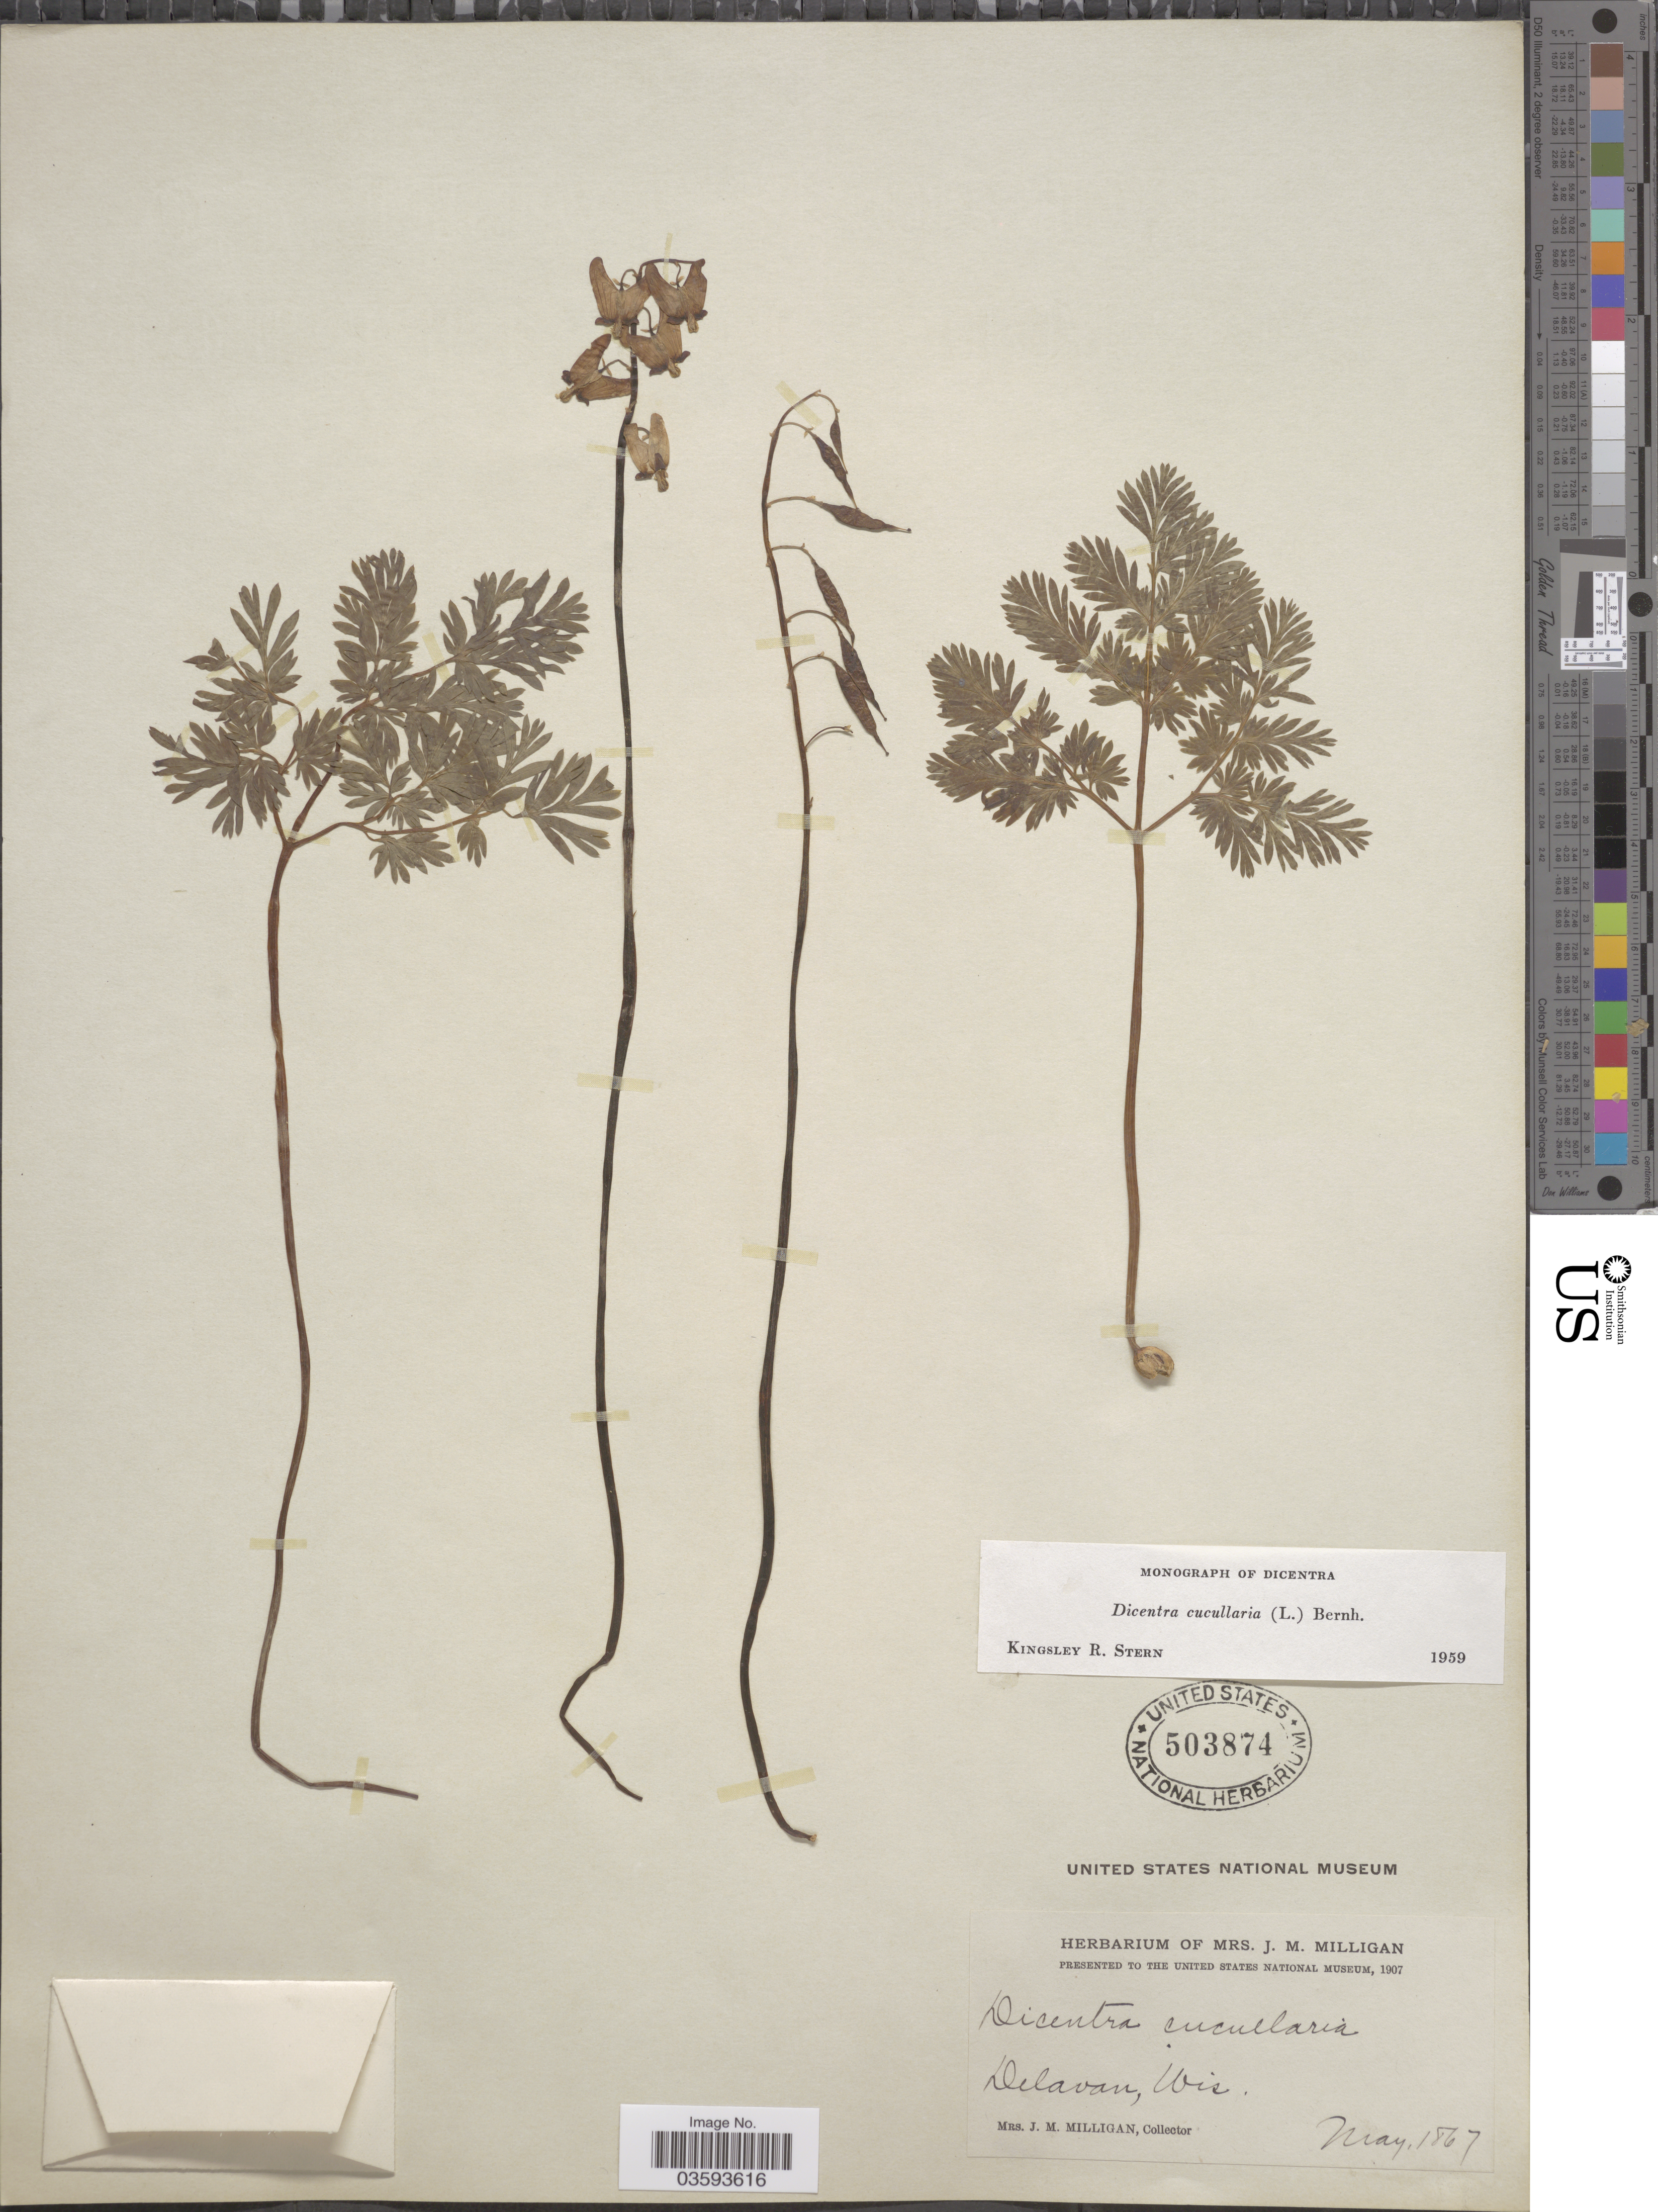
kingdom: Plantae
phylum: Tracheophyta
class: Magnoliopsida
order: Ranunculales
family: Papaveraceae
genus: Dicentra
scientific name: Dicentra cucullaria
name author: (L.) Bernh.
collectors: J. Milligan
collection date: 1867-05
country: United States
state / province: Wisconsin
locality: Delavan.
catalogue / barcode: US 503874